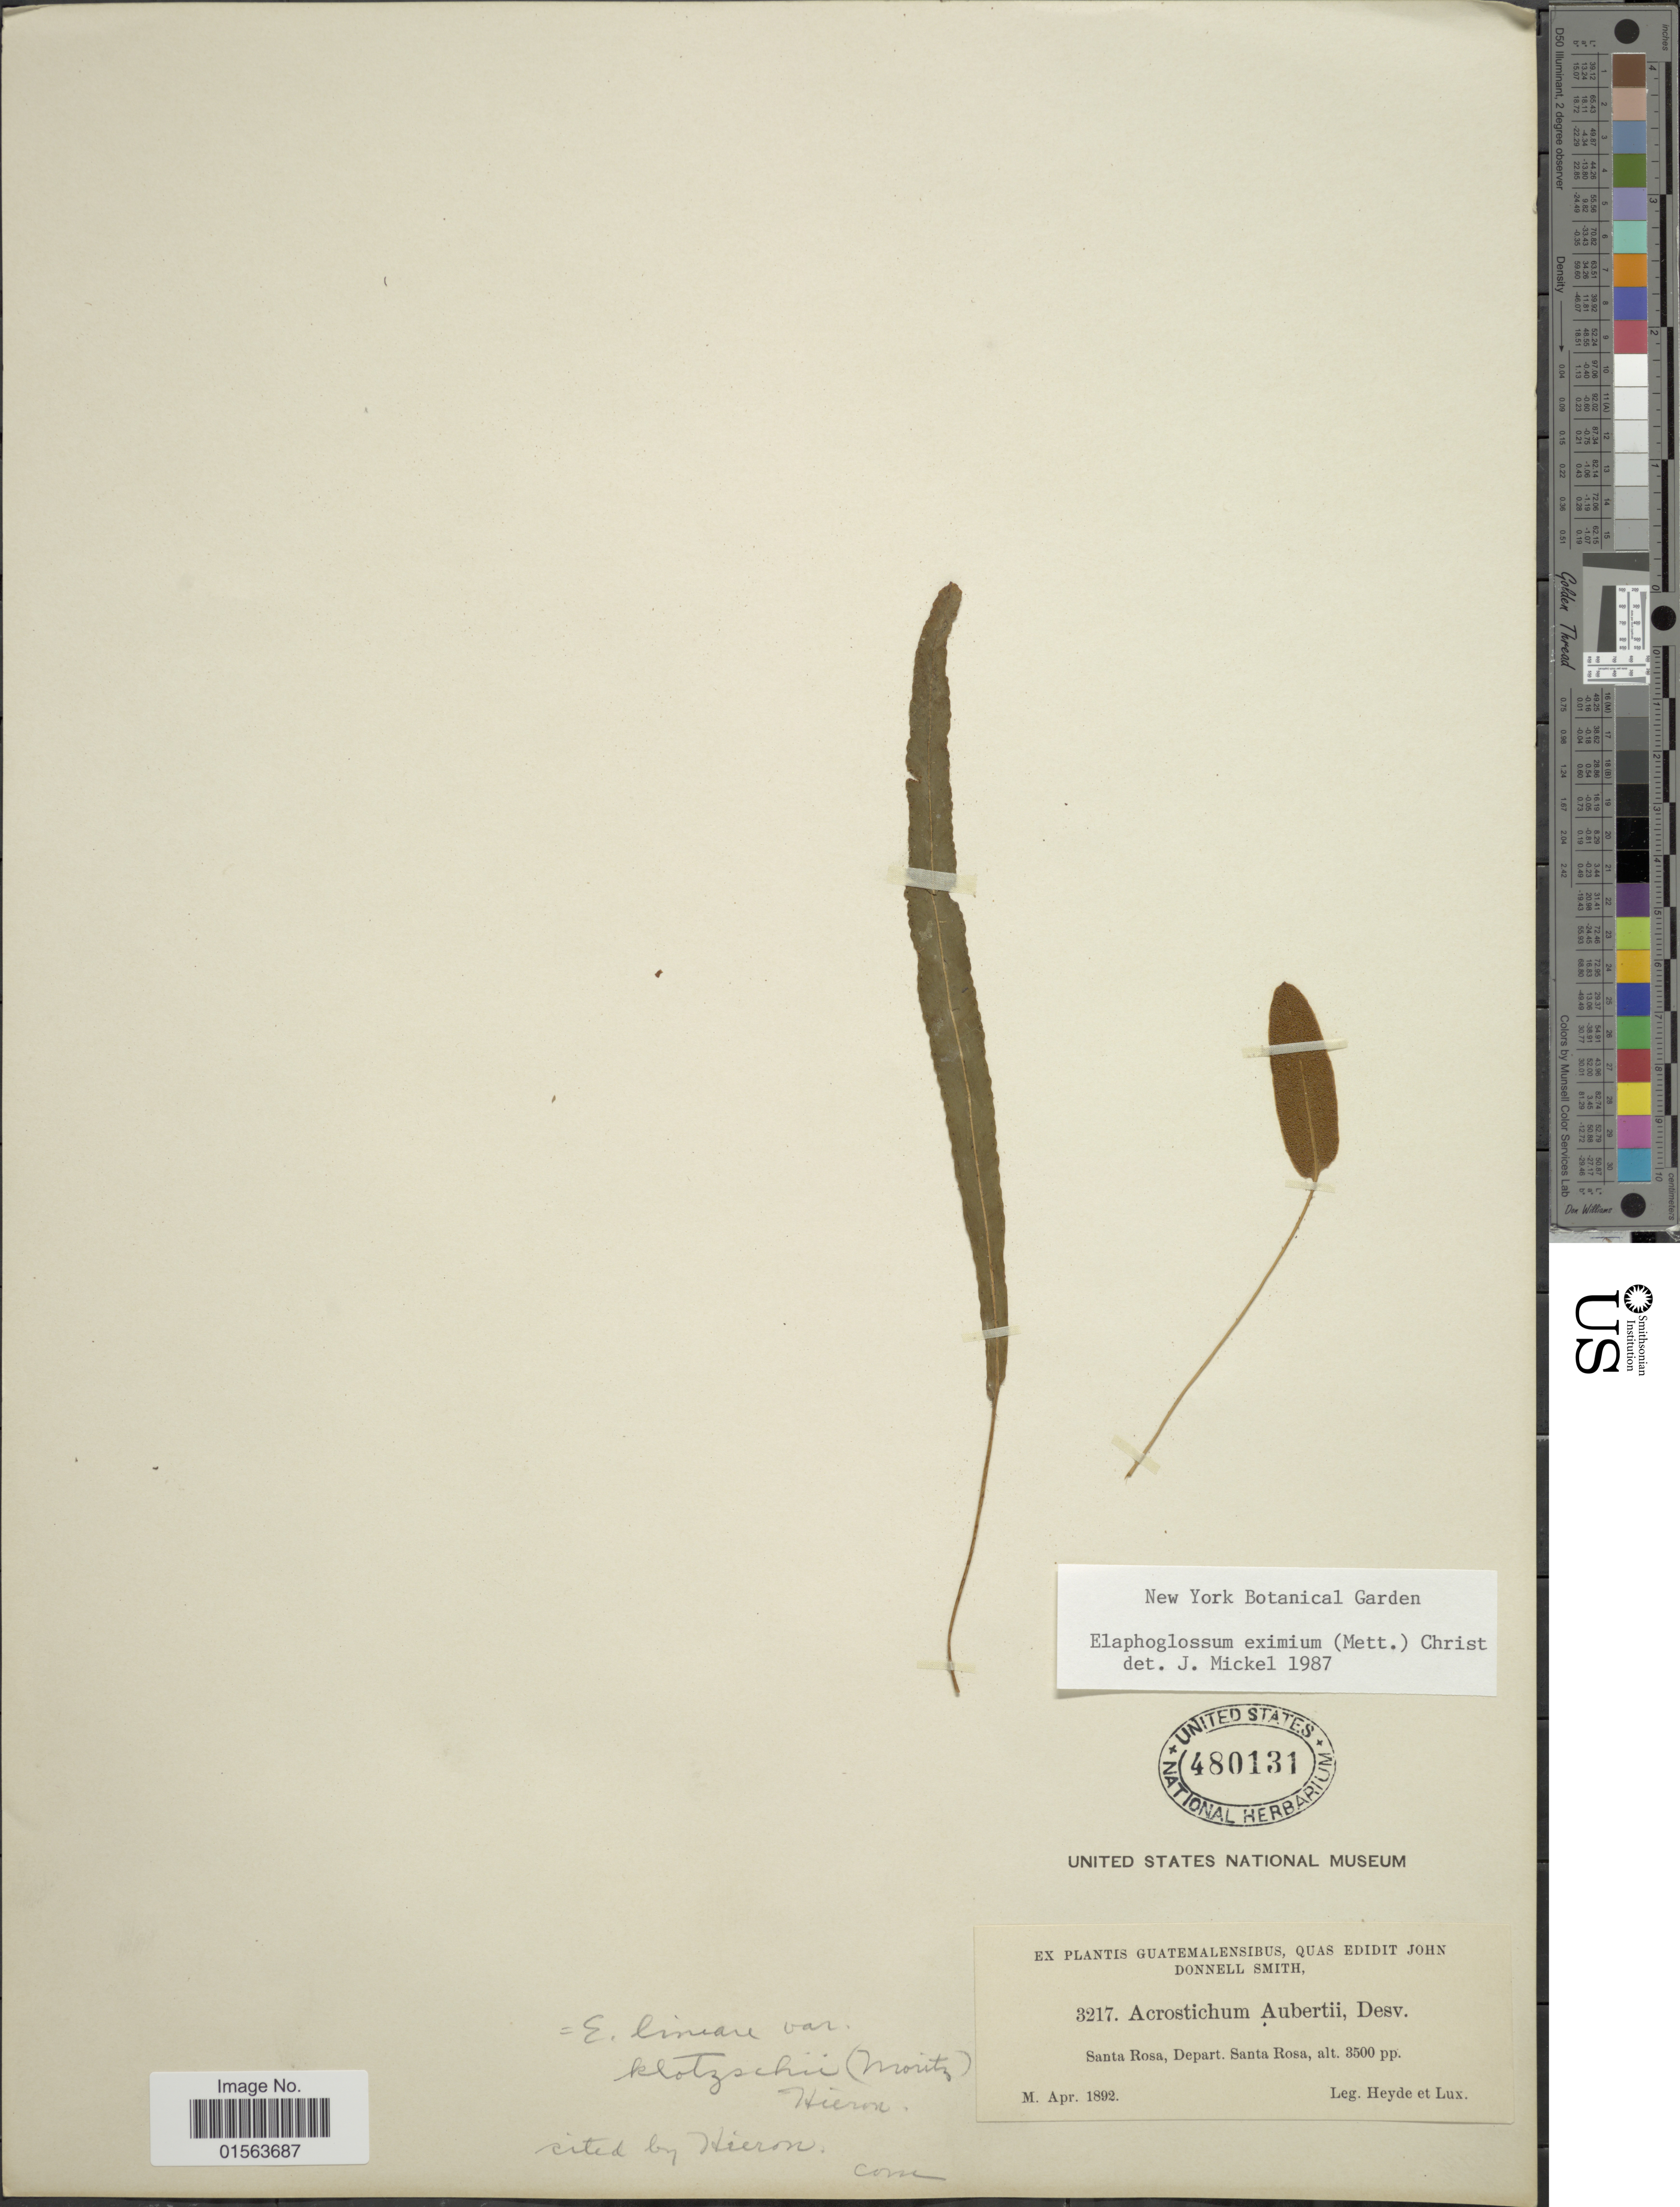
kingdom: Plantae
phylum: Tracheophyta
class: Polypodiopsida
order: Polypodiales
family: Dryopteridaceae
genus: Elaphoglossum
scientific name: Elaphoglossum eximium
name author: (Mett.) Christ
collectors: Heyde & Lux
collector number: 3217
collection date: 1892-04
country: Guatemala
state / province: Santa Rosa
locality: Guatemalensibus, Santa Rosa, Depart. Santa Rosa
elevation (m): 1067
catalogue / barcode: US 480131